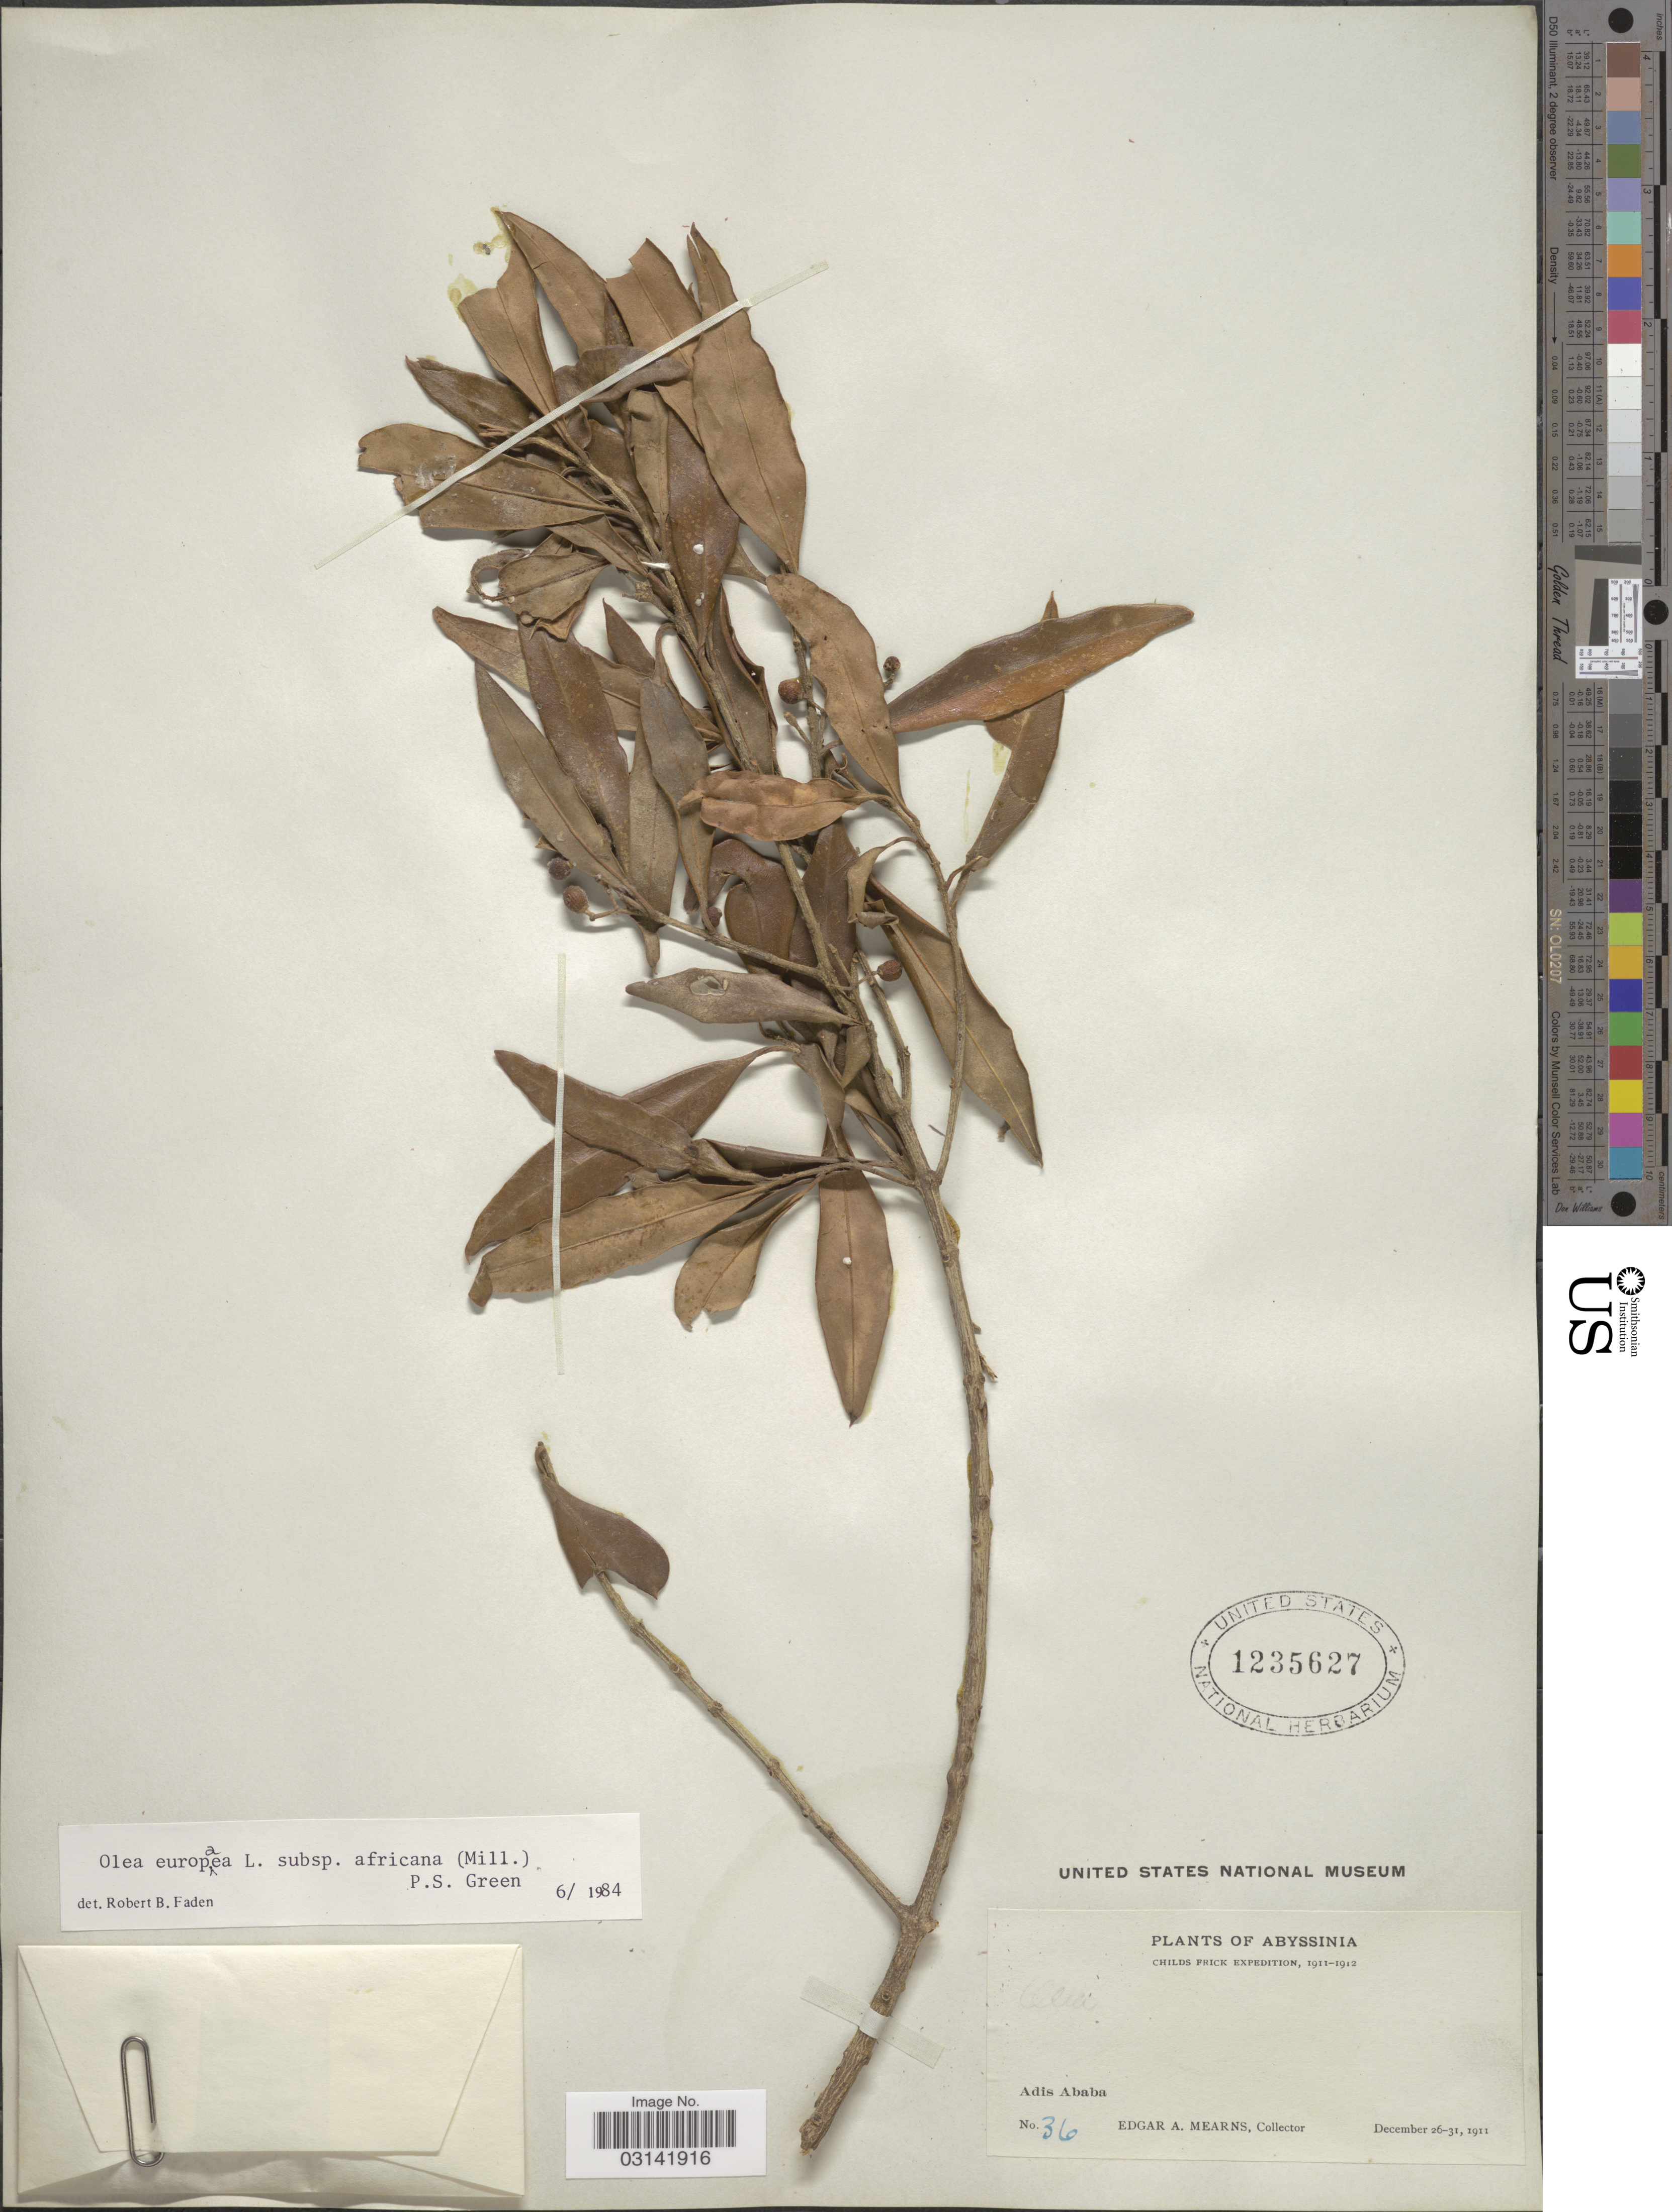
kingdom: Plantae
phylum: Tracheophyta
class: Magnoliopsida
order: Lamiales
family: Oleaceae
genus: Olea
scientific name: Olea africana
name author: Mill.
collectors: E. A. Mearns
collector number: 36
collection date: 1911-12-26/1911-12-31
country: Ethiopia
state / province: Addis Ababa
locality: Abyssinia, Adis Ababa.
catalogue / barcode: US 1235627